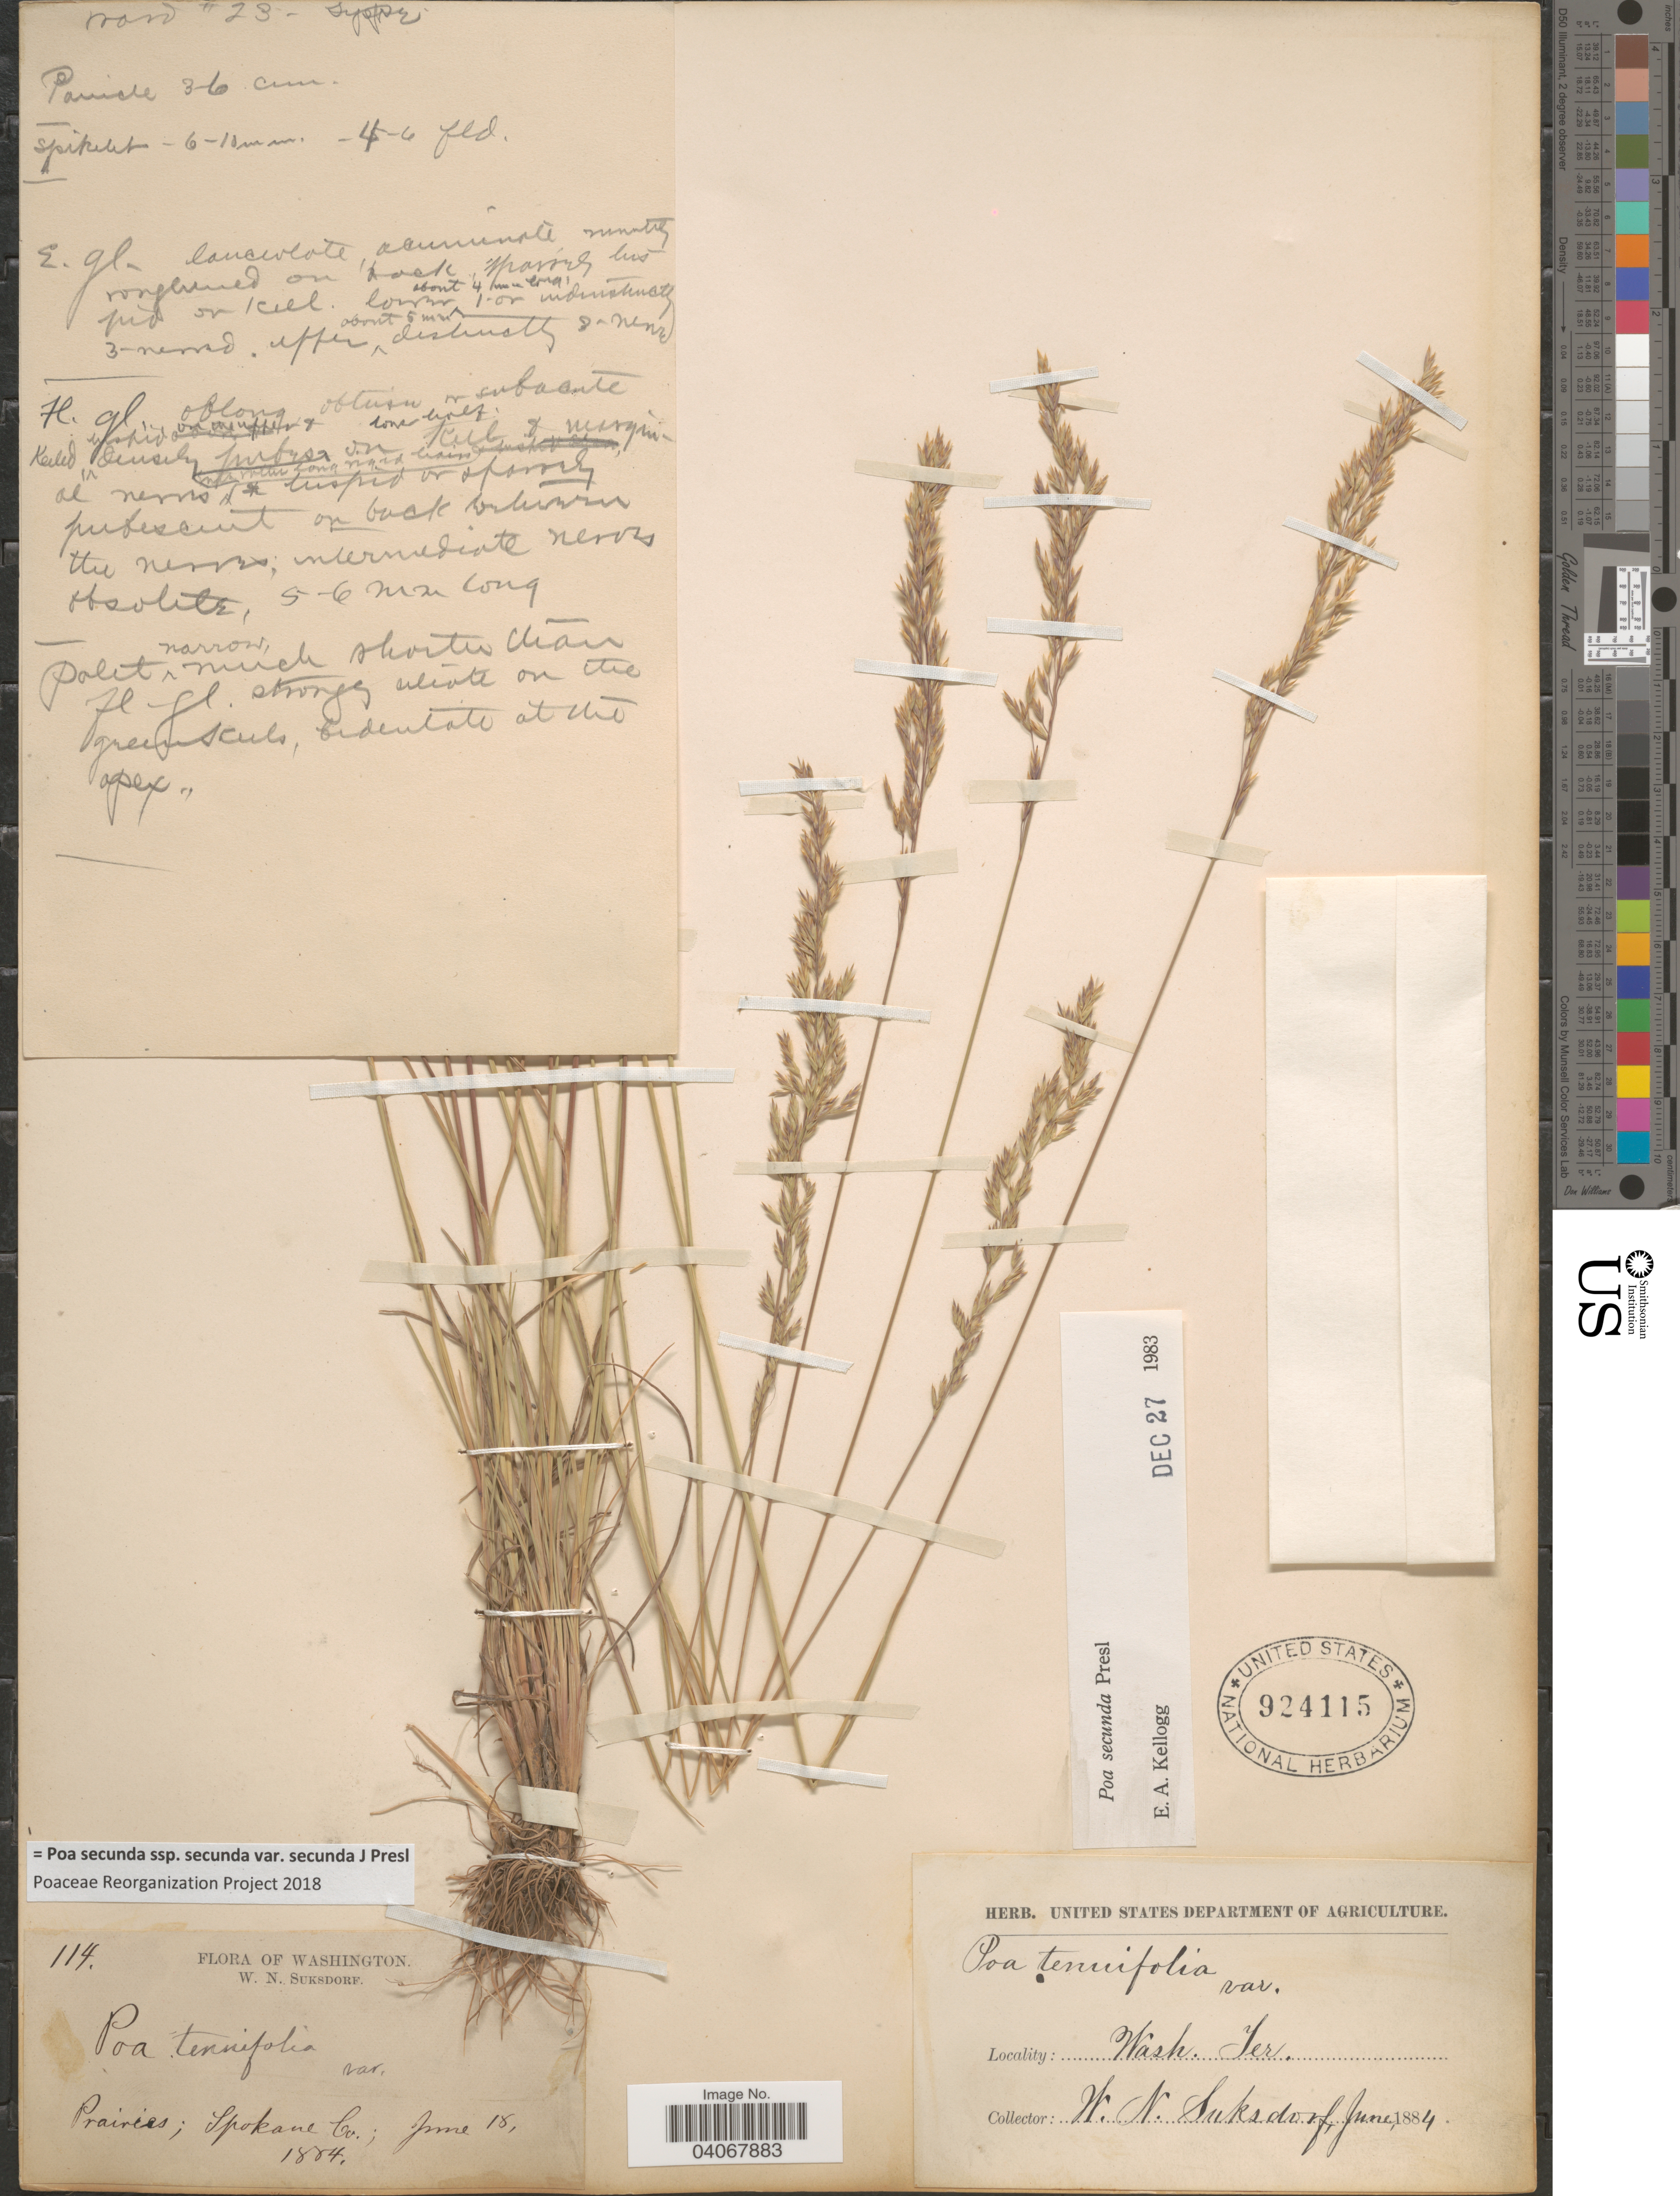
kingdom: Plantae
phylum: Tracheophyta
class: Liliopsida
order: Poales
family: Poaceae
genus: Poa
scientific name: Poa secunda subsp. secunda var. secunda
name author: J. Presl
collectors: W. N. Suksdorf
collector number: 114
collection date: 1884-06-18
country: United States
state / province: Washington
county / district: Spokane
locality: Prairies; Spokane Co. Wash. Ter.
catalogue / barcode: US 924115